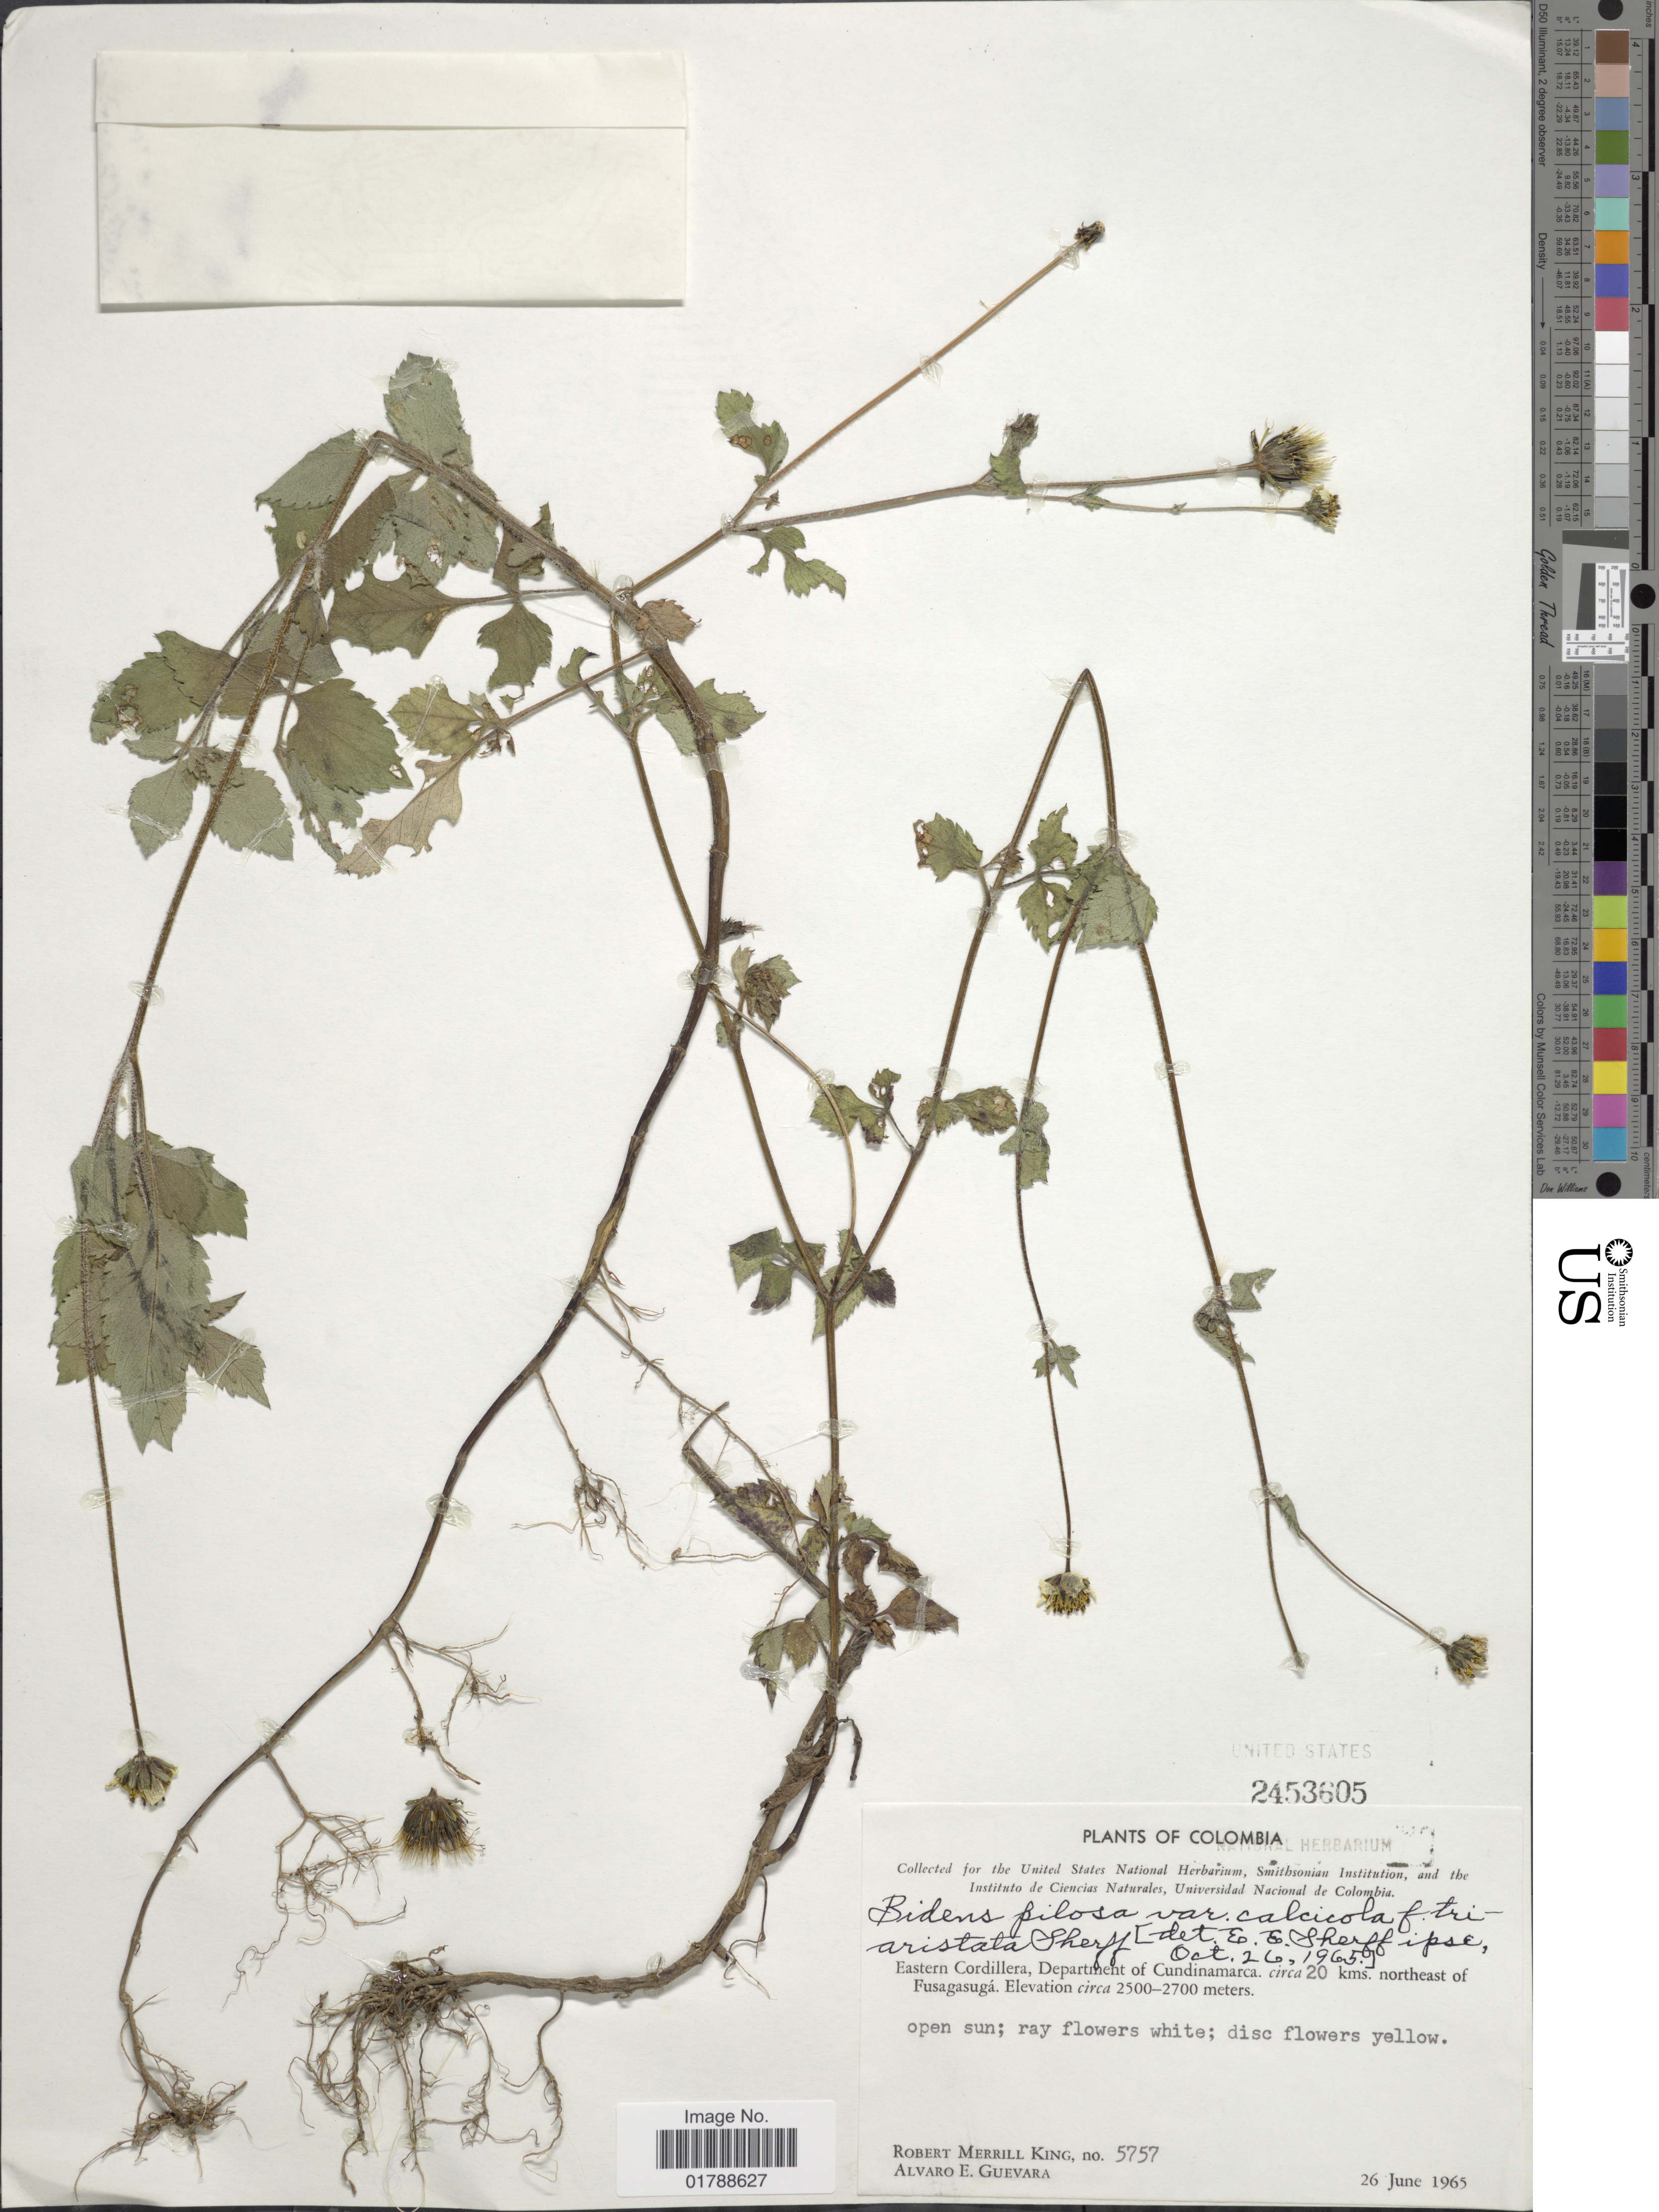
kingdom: Plantae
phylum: Tracheophyta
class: Magnoliopsida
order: Asterales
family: Asteraceae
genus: Bidens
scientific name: Bidens pilosa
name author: L.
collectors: R. M. King & A. E. Guevara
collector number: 5757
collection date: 1965-06-26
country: Colombia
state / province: Cundinamarca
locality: Eastern Cordillera. circa 20 kms. northeast of Fusagasugá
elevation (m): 2500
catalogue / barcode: US 2453605